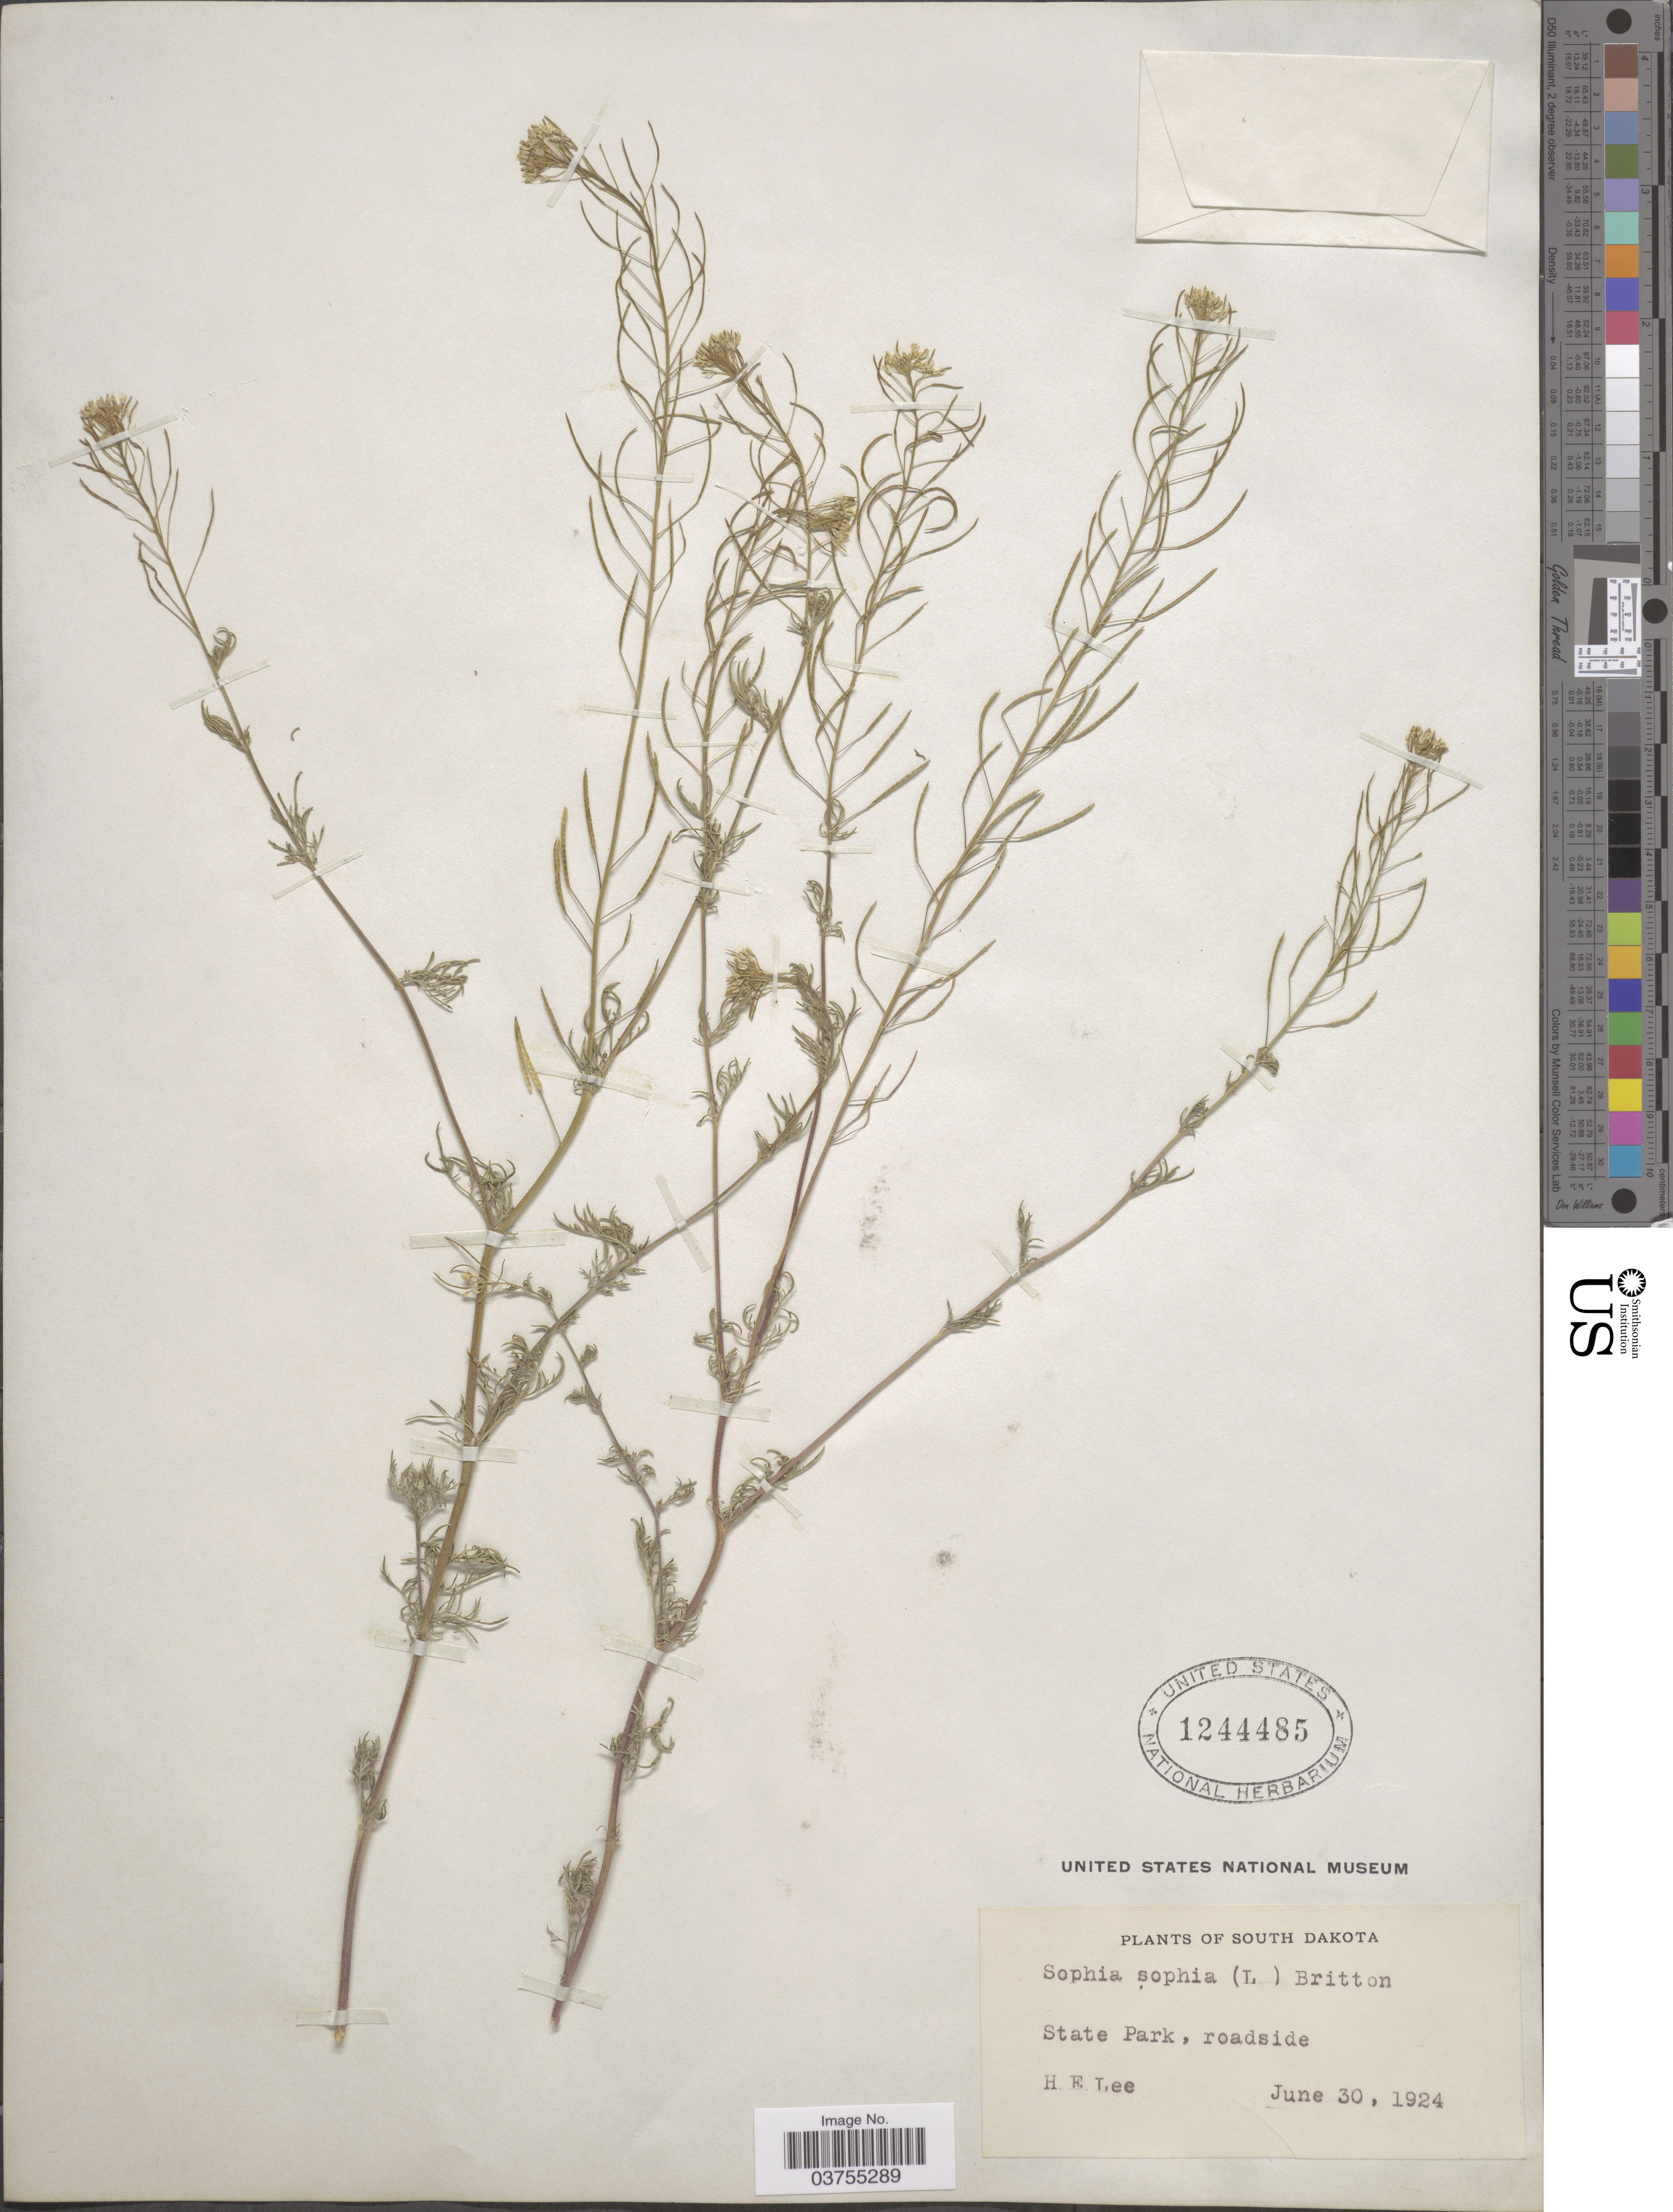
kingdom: Plantae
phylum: Tracheophyta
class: Magnoliopsida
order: Brassicales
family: Brassicaceae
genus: Descurainia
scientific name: Descurainia sophia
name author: (L.) Webb ex Prantl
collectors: H. Lee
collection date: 1924-06-30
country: United States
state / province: South Dakota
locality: State Park, roadside.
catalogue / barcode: US 1244485